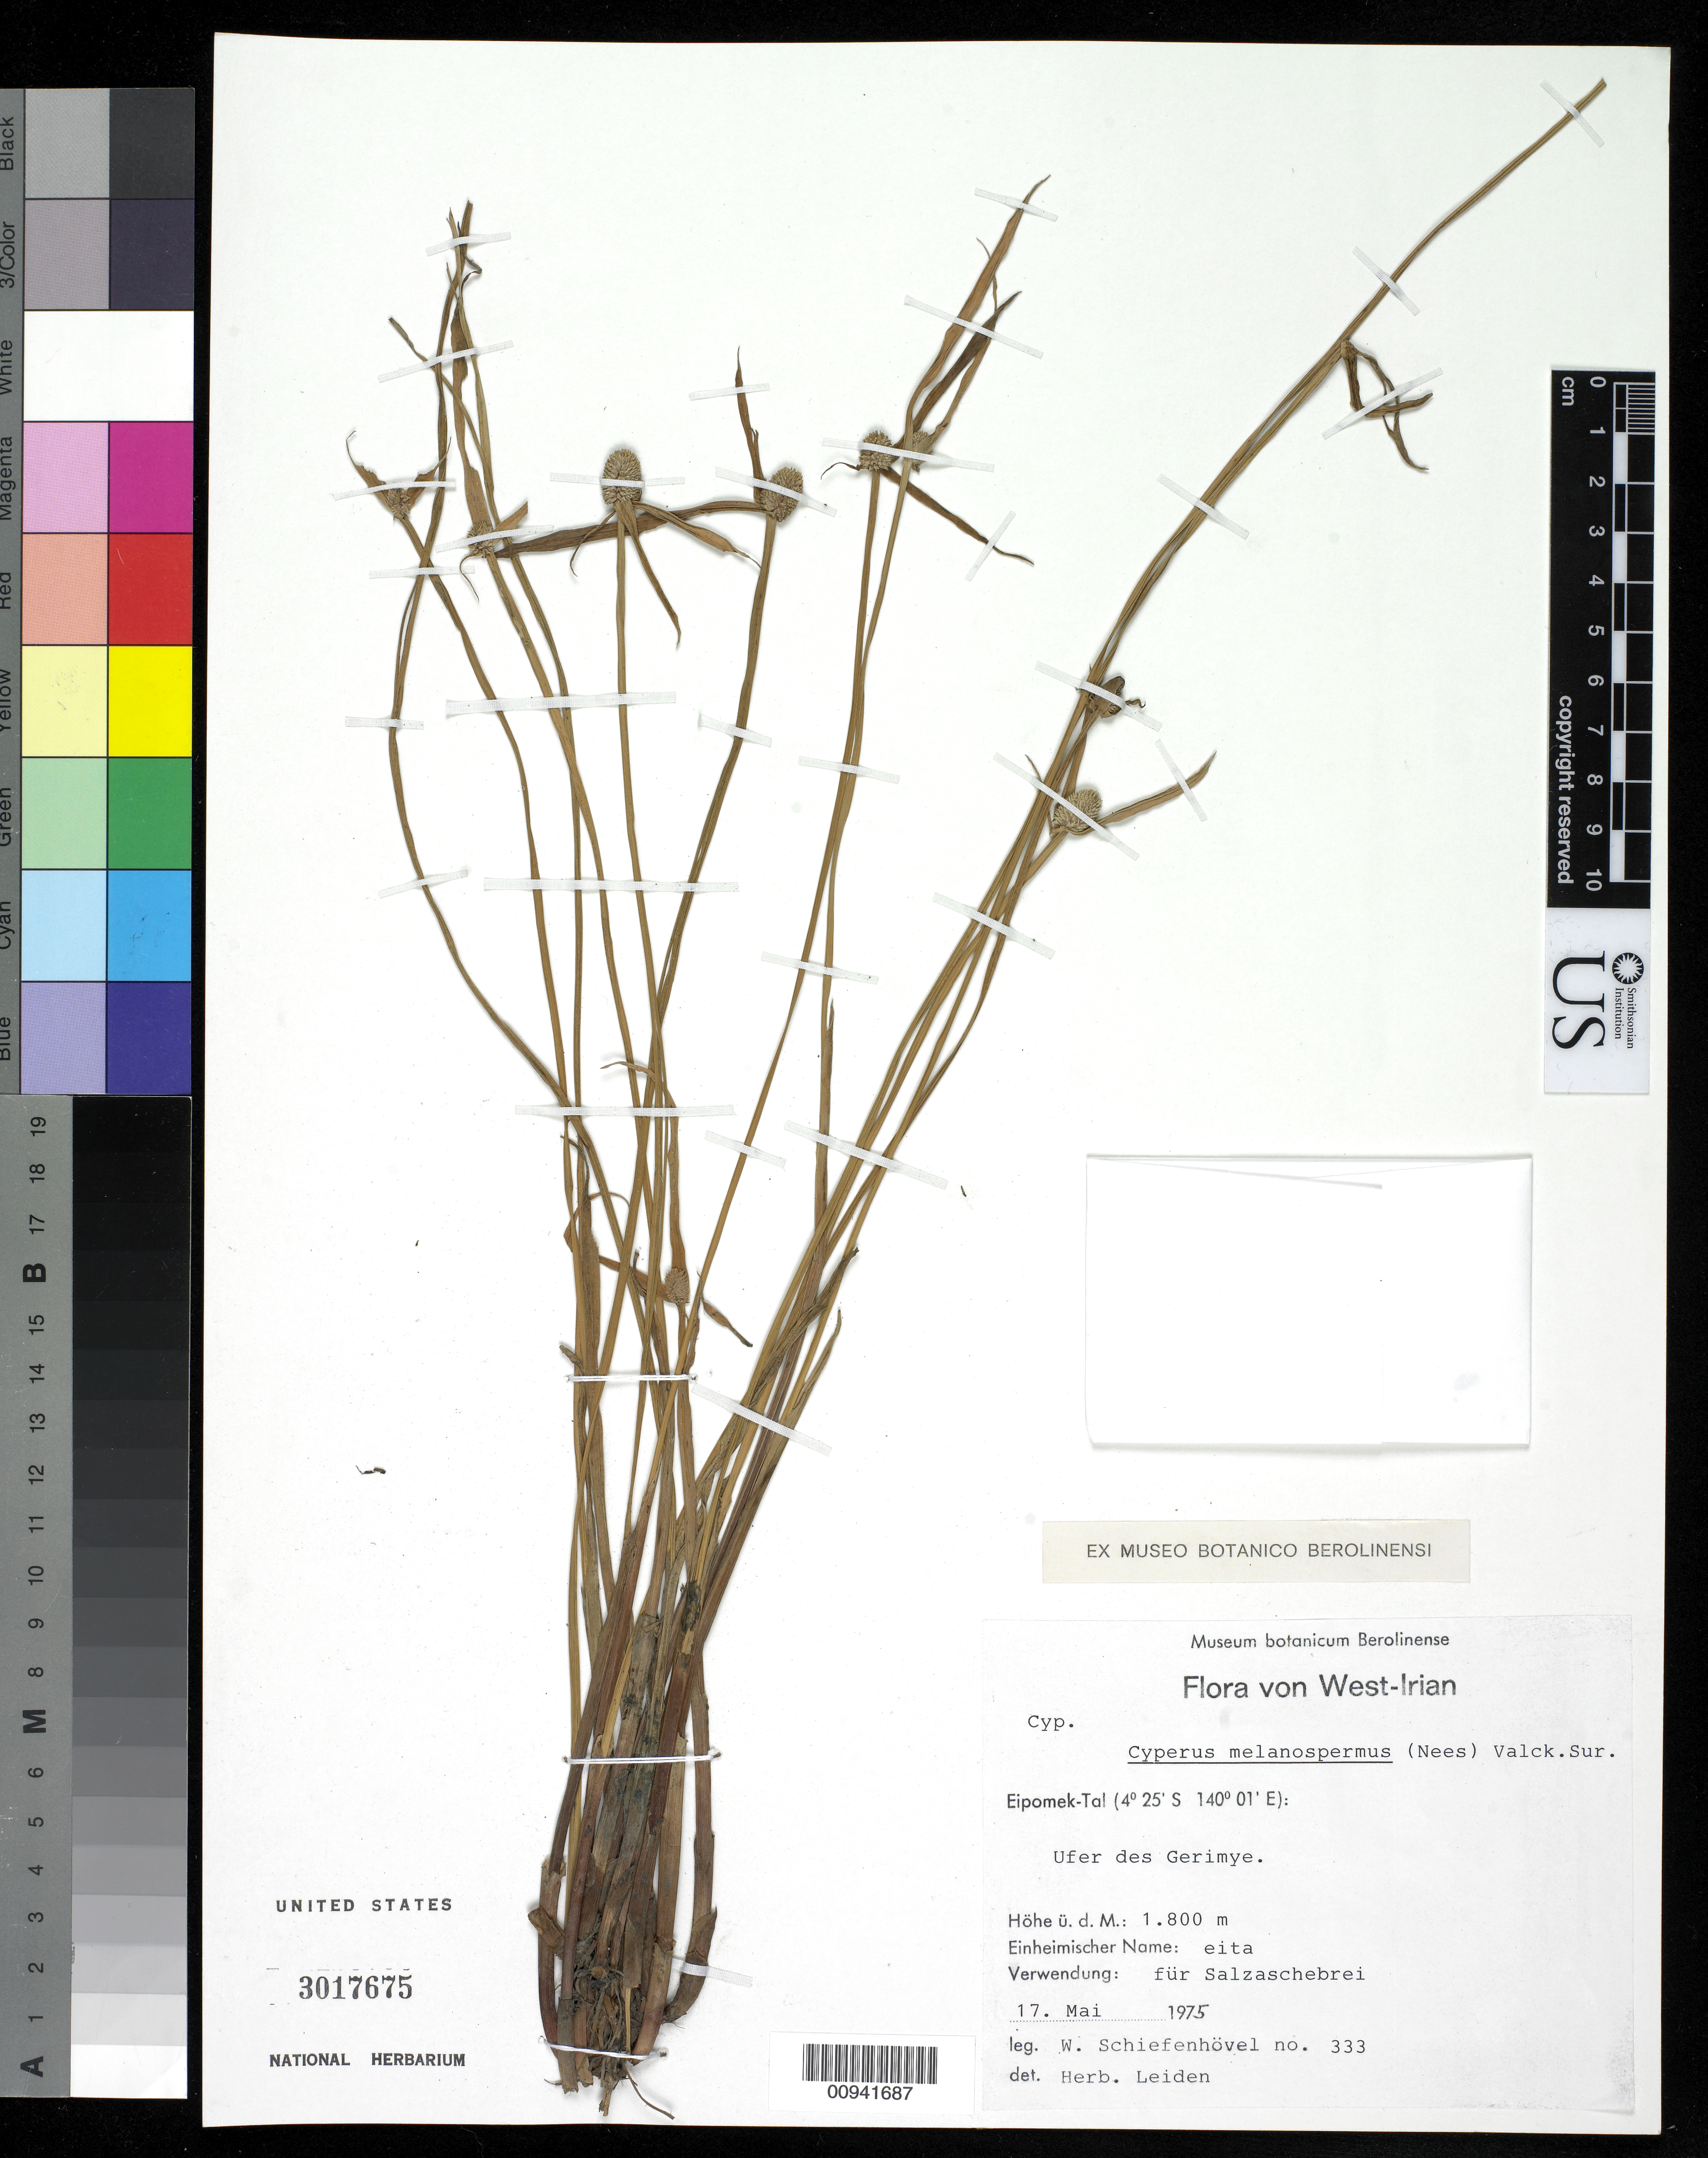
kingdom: Plantae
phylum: Tracheophyta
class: Liliopsida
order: Poales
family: Cyperaceae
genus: Cyperus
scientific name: Cyperus melanospermus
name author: (Nees) Valck. Sur.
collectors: W. Schiefenhövel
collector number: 333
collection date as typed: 17 May 1975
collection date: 1975-05-17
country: Indonesia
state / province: Papua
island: New Guinea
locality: Irian Barat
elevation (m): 1.8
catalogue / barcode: US 3017675